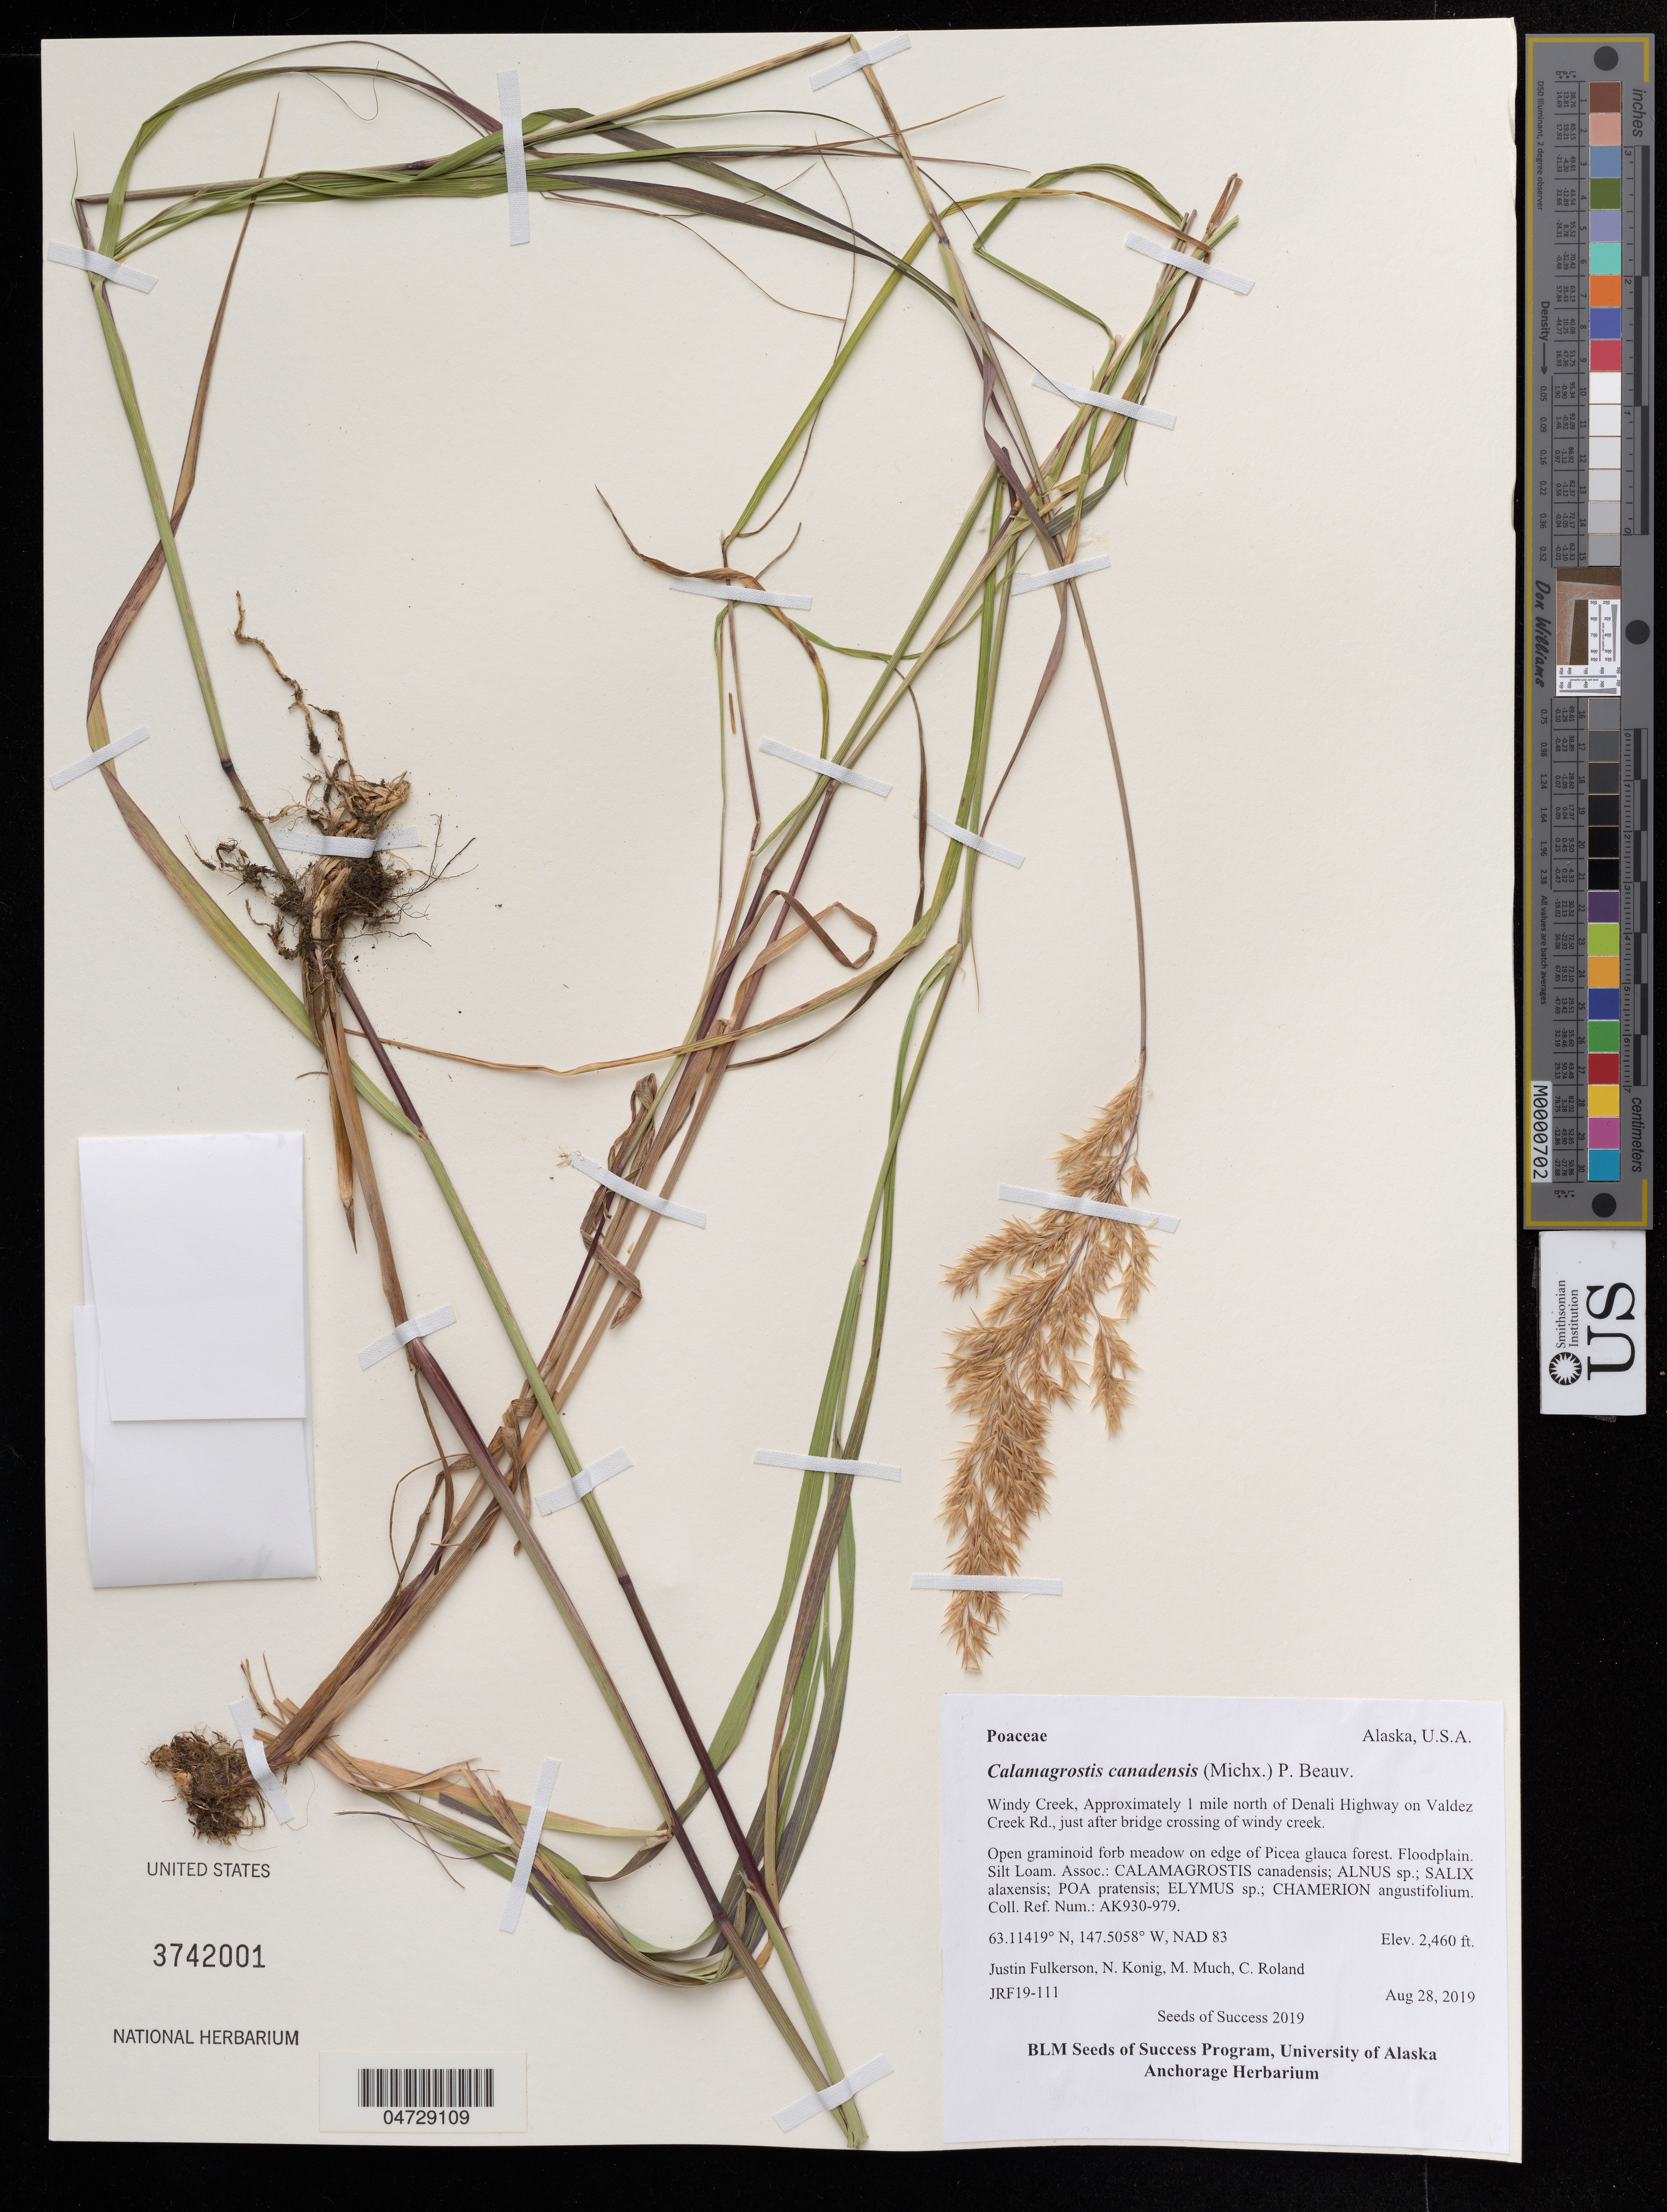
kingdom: Plantae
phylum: Tracheophyta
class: Liliopsida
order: Poales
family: Poaceae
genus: Calamagrostis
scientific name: Calamagrostis canadensis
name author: (Michx.) P. Beauv.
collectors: J. Fulkerson, N. Konig & C. Roland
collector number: JRF19-111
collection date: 2019-08-28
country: United States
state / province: Alaska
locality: Windy Creek, Approximately 1 mile north of Denali Highway on Valdez Creek Rd., just after bridge crossing of windy creek.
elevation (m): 750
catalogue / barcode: US 3742001